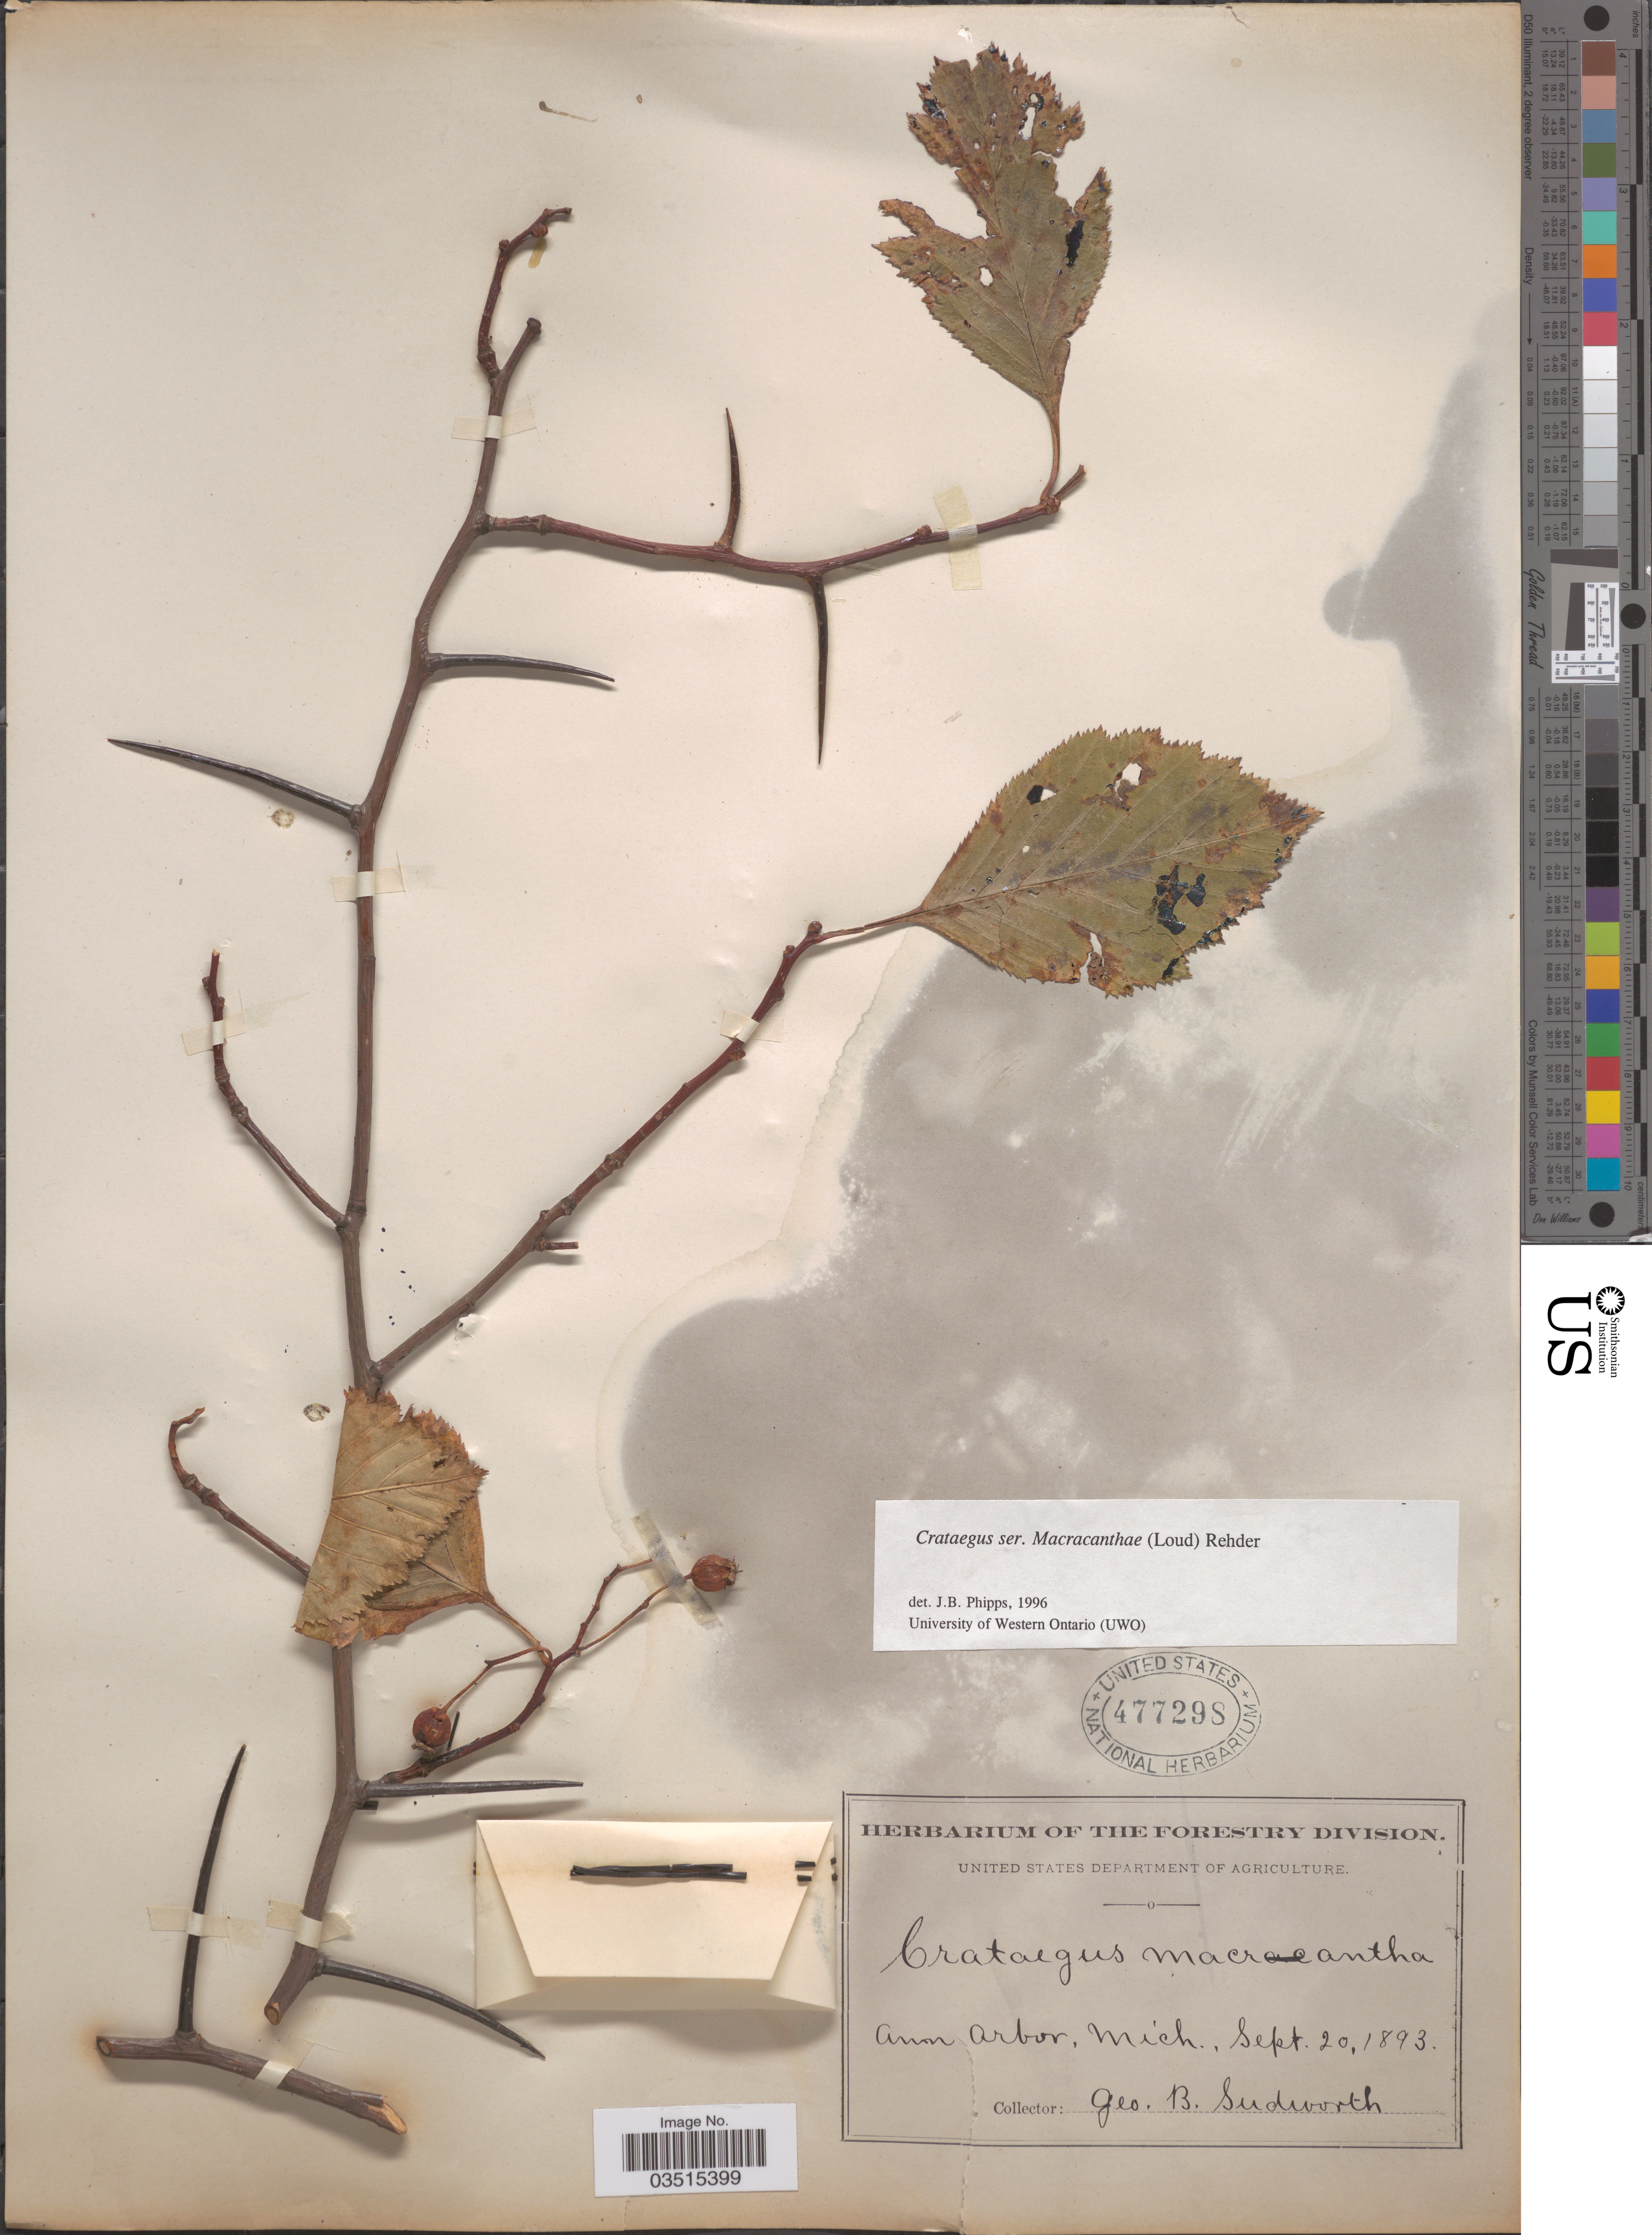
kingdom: Plantae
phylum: Tracheophyta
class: Magnoliopsida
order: Rosales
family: Rosaceae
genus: Crataegus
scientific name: Crataegus macracantha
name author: (Lindl.) Lodd. ex Loudon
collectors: G. B. Sudworth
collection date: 1893-09-20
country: United States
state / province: Michigan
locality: Ann Arbor.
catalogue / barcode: US 477298